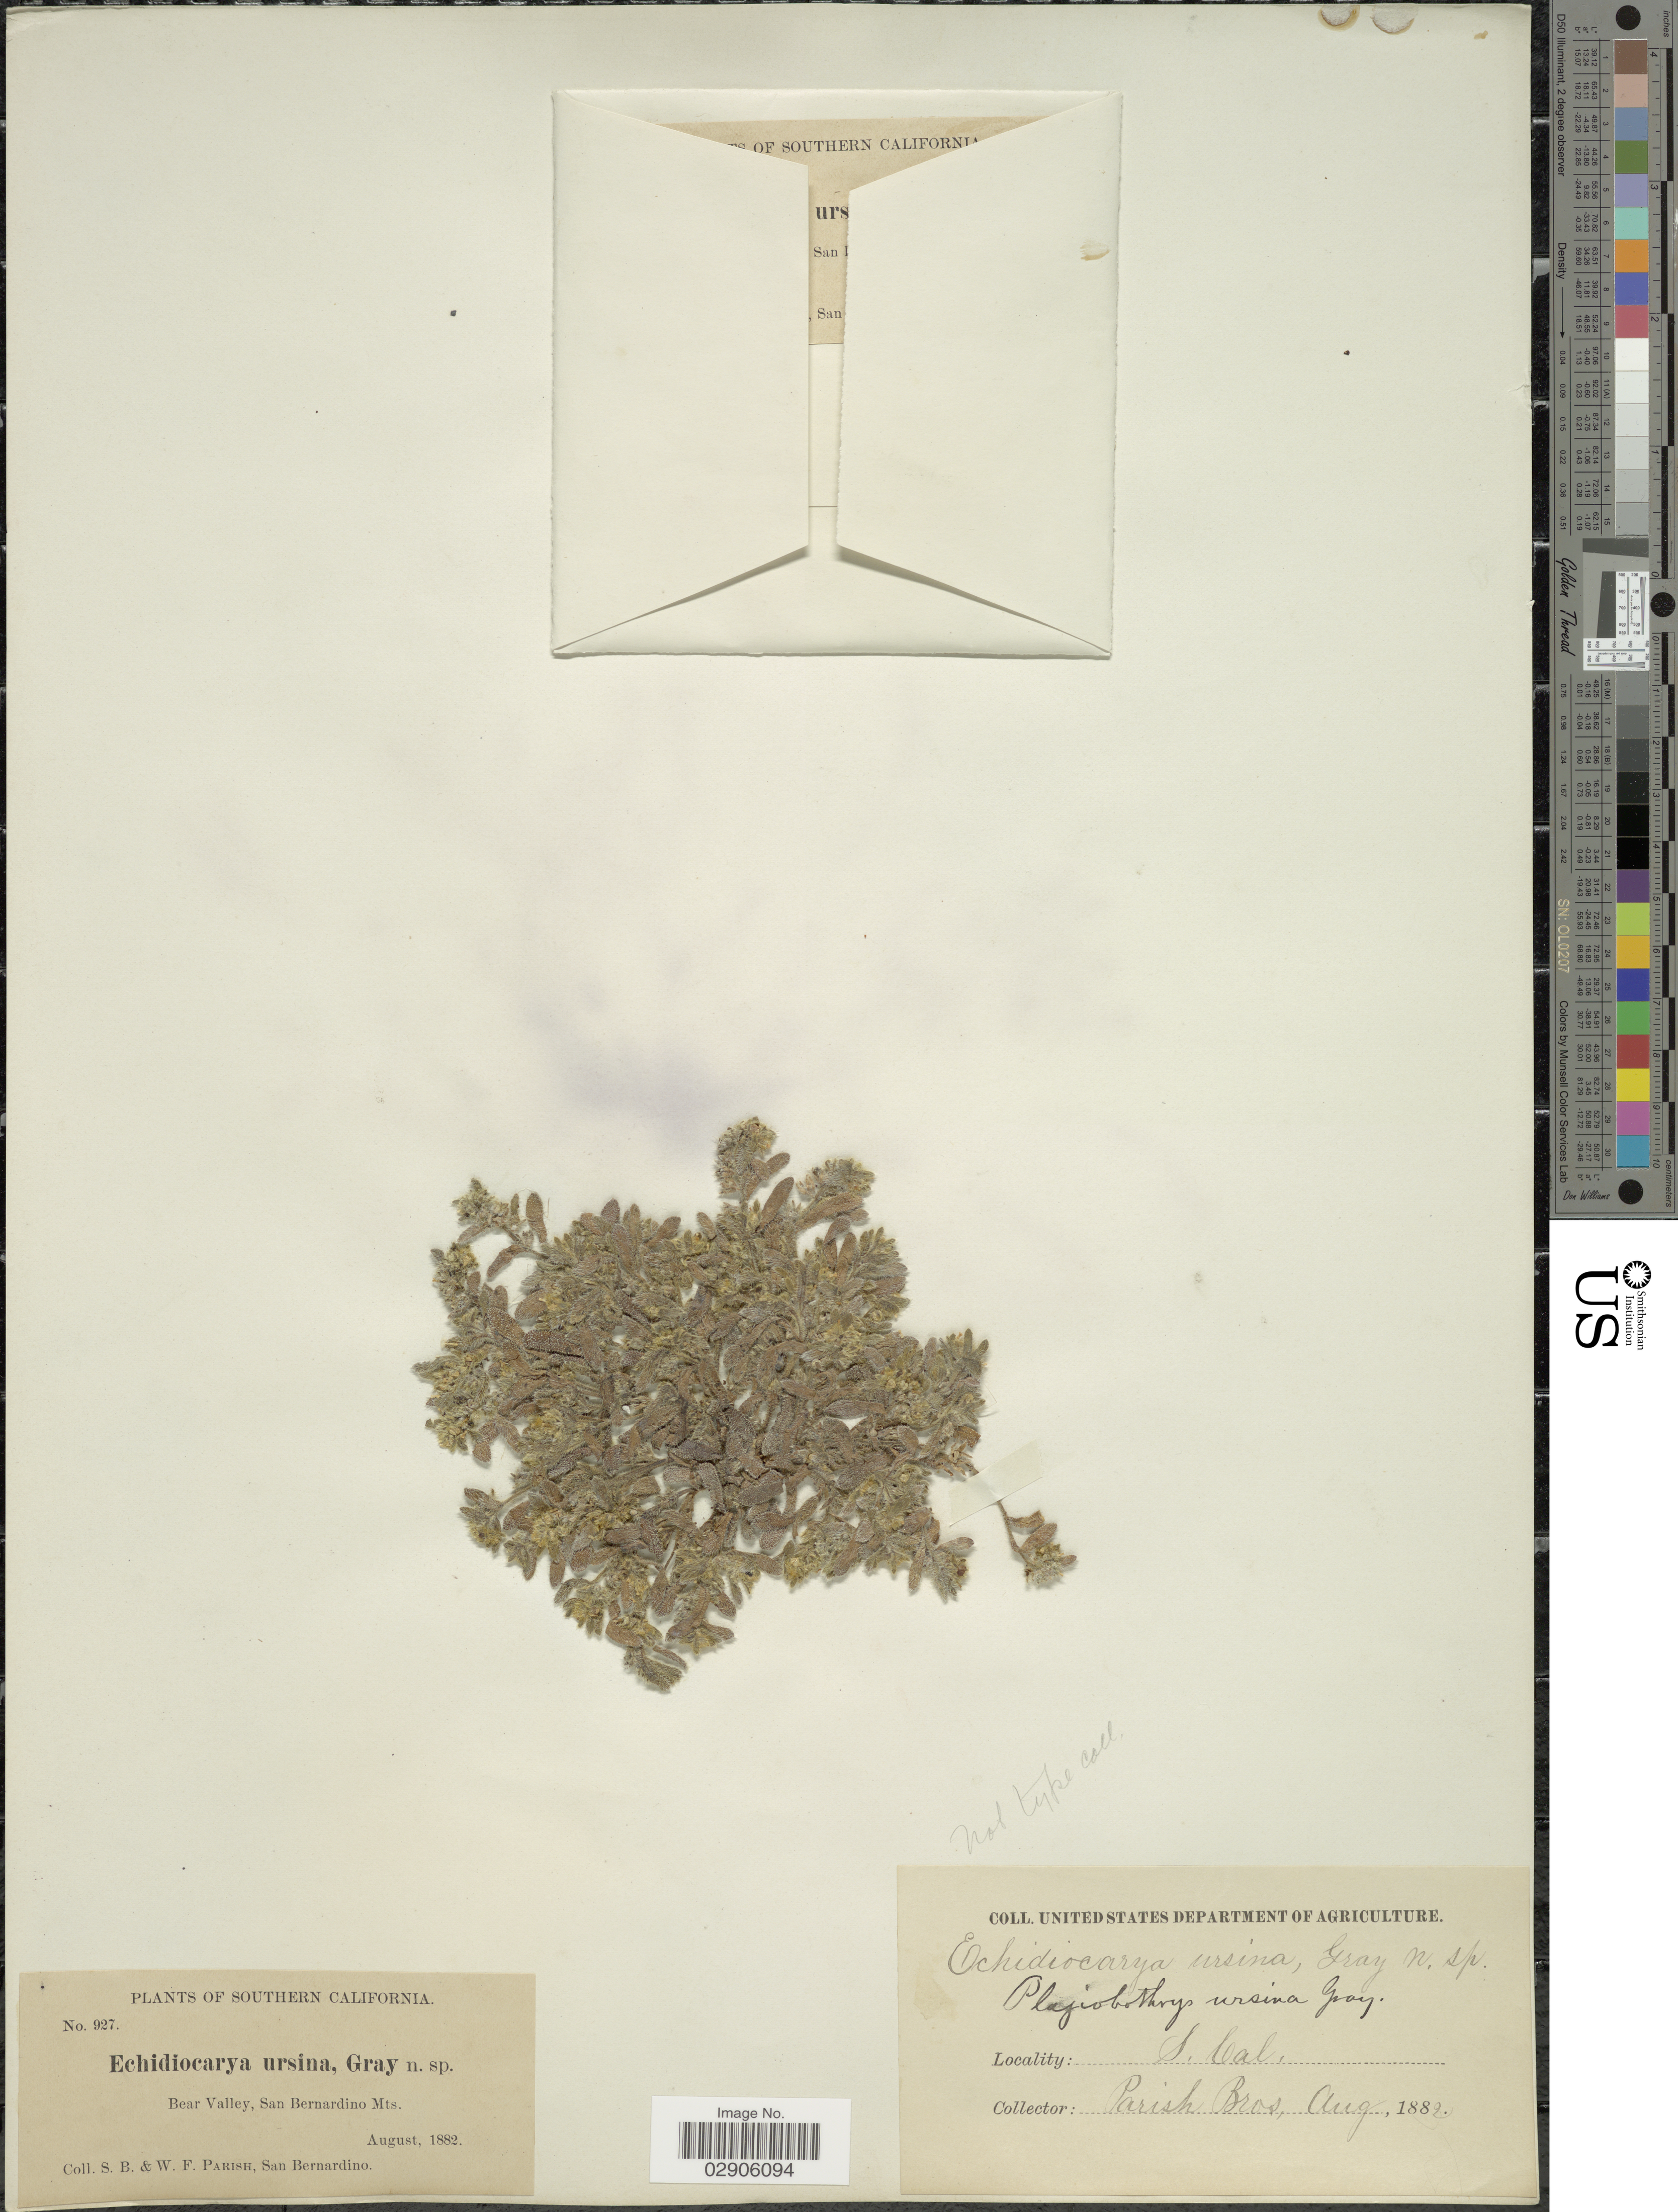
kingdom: Plantae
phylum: Tracheophyta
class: Magnoliopsida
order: Boraginales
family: Boraginaceae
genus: Plagiobothrys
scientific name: Plagiobothrys ursinus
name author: (A. Gray) A. Gray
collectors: S. B. Parish & W. F. Parish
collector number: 927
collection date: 1882-08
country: United States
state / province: California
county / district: San Bernardino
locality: Southern California, Bear Valley, San Bernardino Mts.